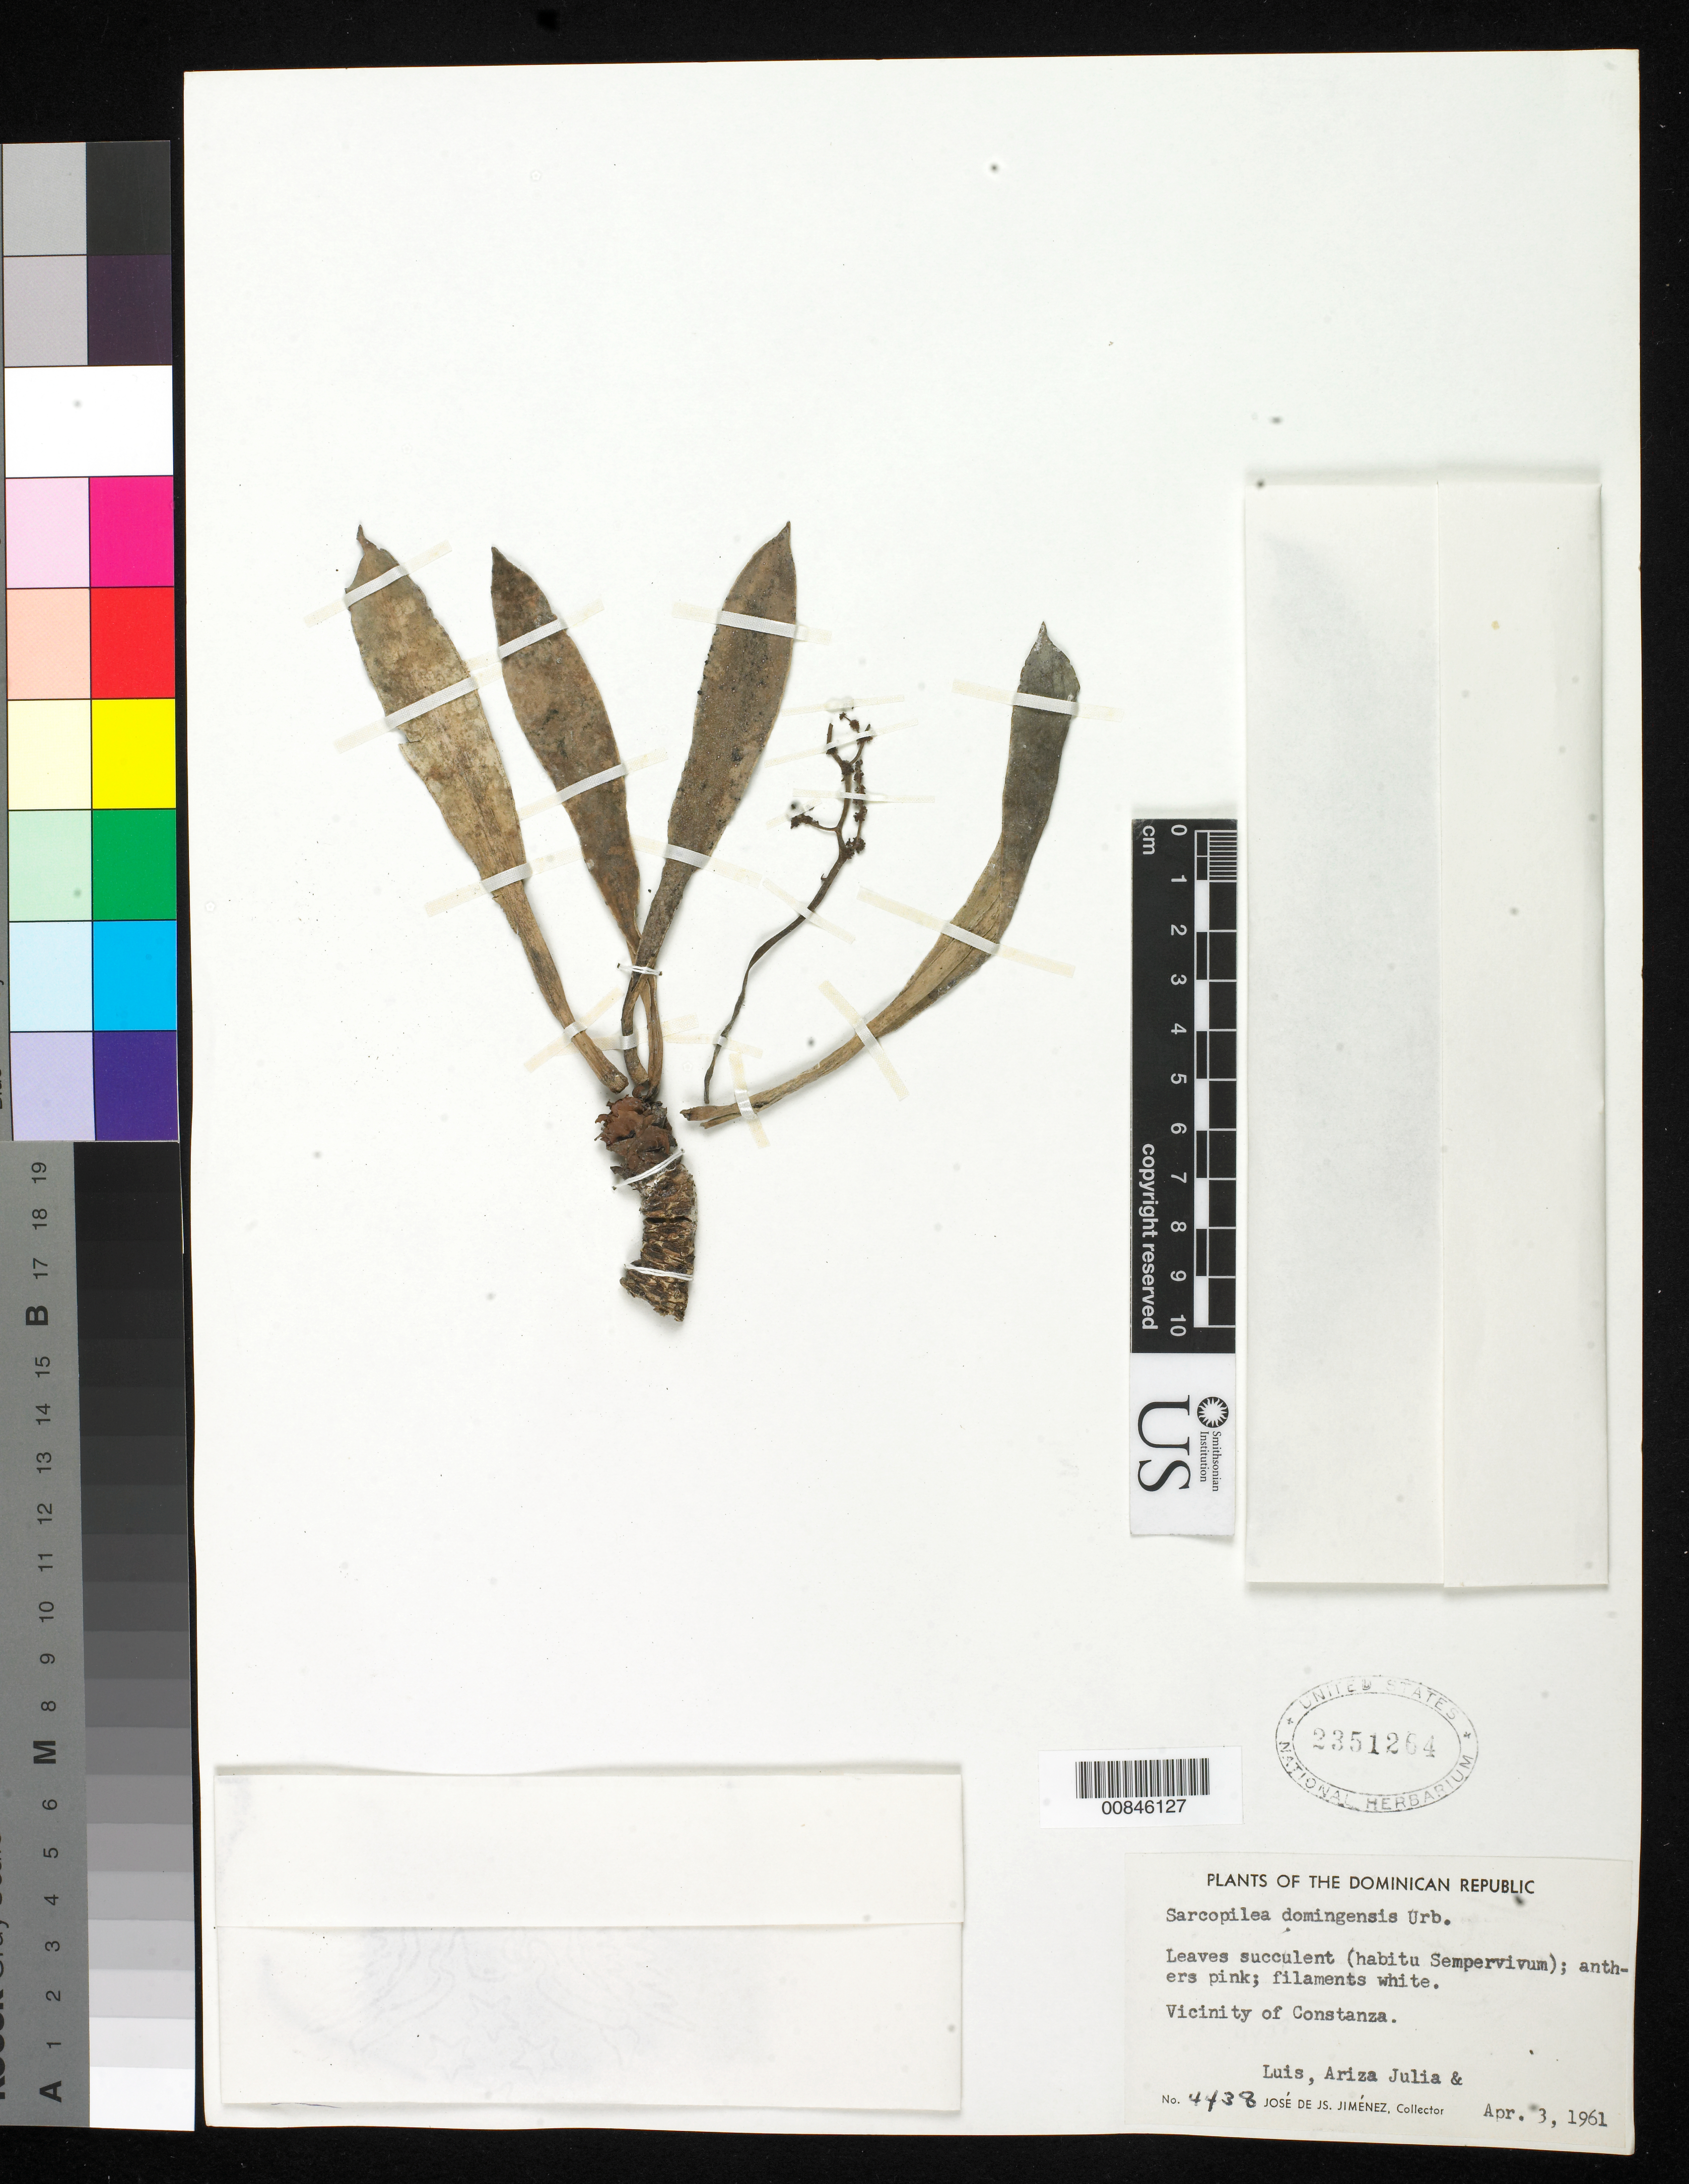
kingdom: Plantae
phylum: Tracheophyta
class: Magnoliopsida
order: Rosales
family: Urticaceae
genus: Pilea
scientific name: Pilea fairchildiana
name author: Jestrow & Jiménez Rodr.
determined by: Dorr, L. J., (BOT), Smithsonian Institution - National Museum of Natural History (UNITED STATES)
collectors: J. J. Jiménez & L. Ariza-Julia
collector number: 4438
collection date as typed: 03 Apr 1961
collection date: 1961-04-03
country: Dominican Republic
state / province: La Vega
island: Hispaniola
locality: Vicinity of Constanza.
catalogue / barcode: US 2351264